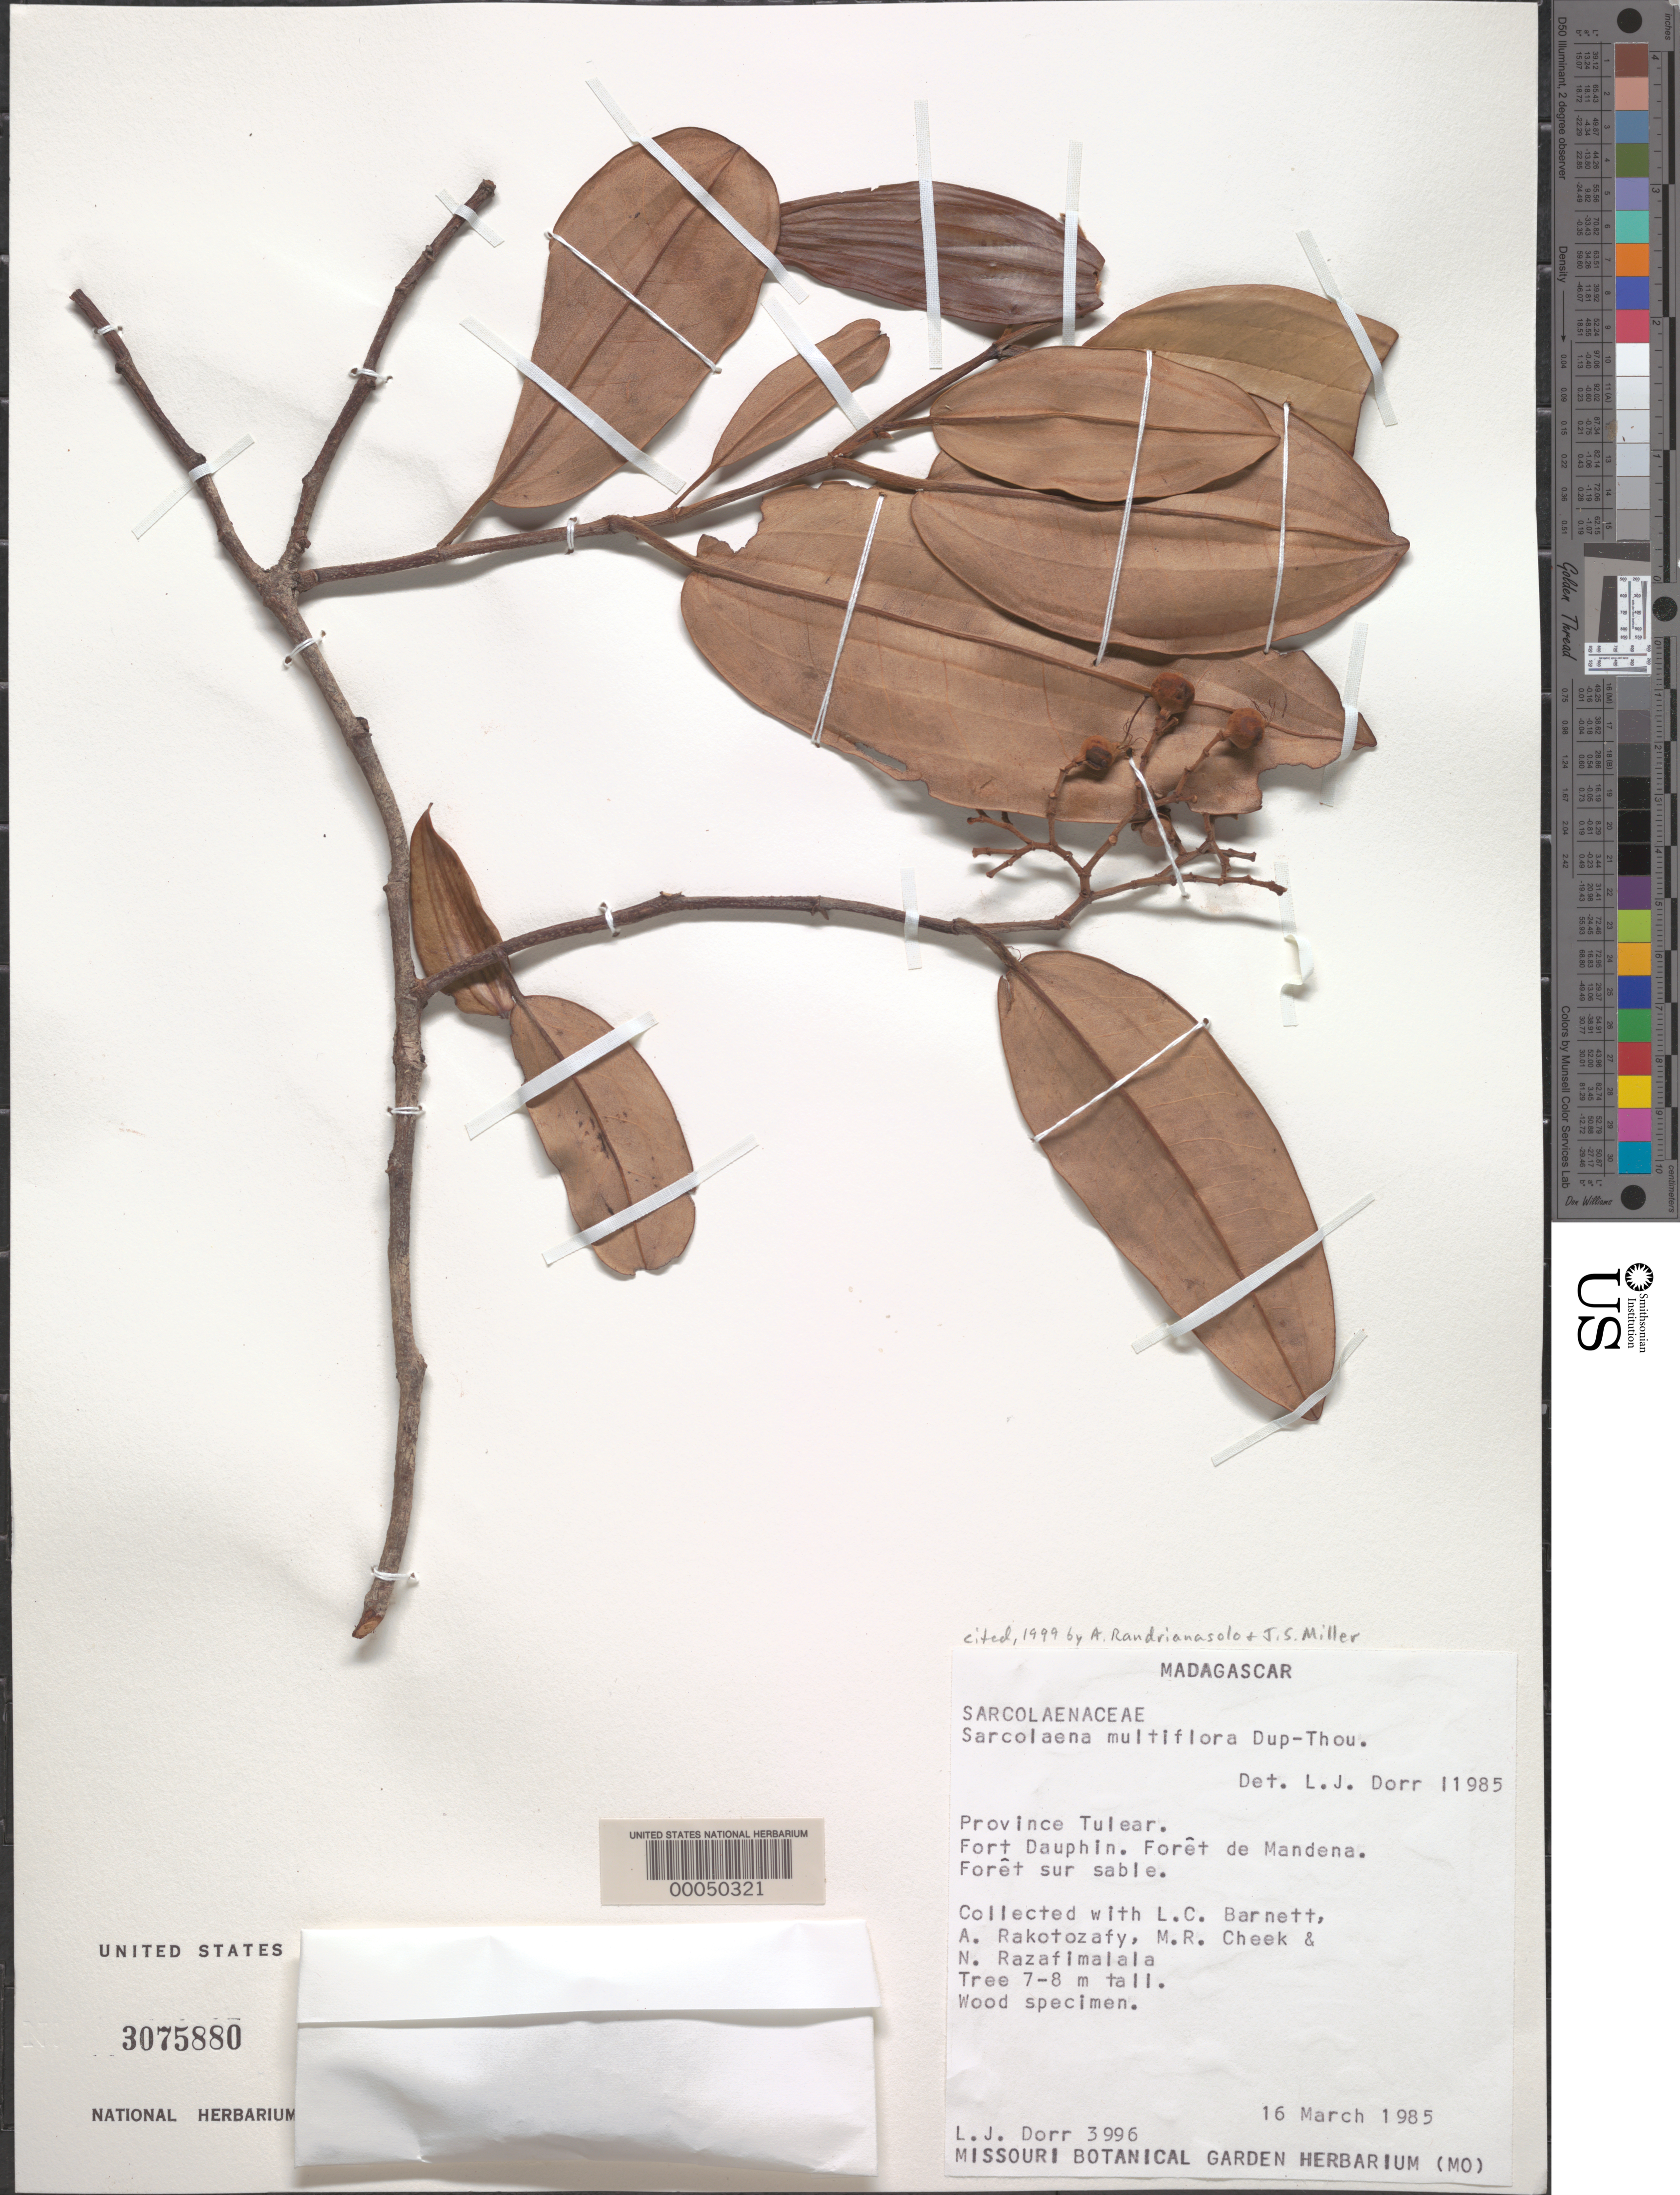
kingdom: Plantae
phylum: Tracheophyta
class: Magnoliopsida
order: Malvales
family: Sarcolaenaceae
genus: Sarcolaena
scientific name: Sarcolaena multiflora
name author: Thouars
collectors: L. J. Dorr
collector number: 3996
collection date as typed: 16 Mar 1985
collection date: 1985-03-16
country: Madagascar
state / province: Anosy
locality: Fort dauphin, mandena forest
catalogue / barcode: US 3075880